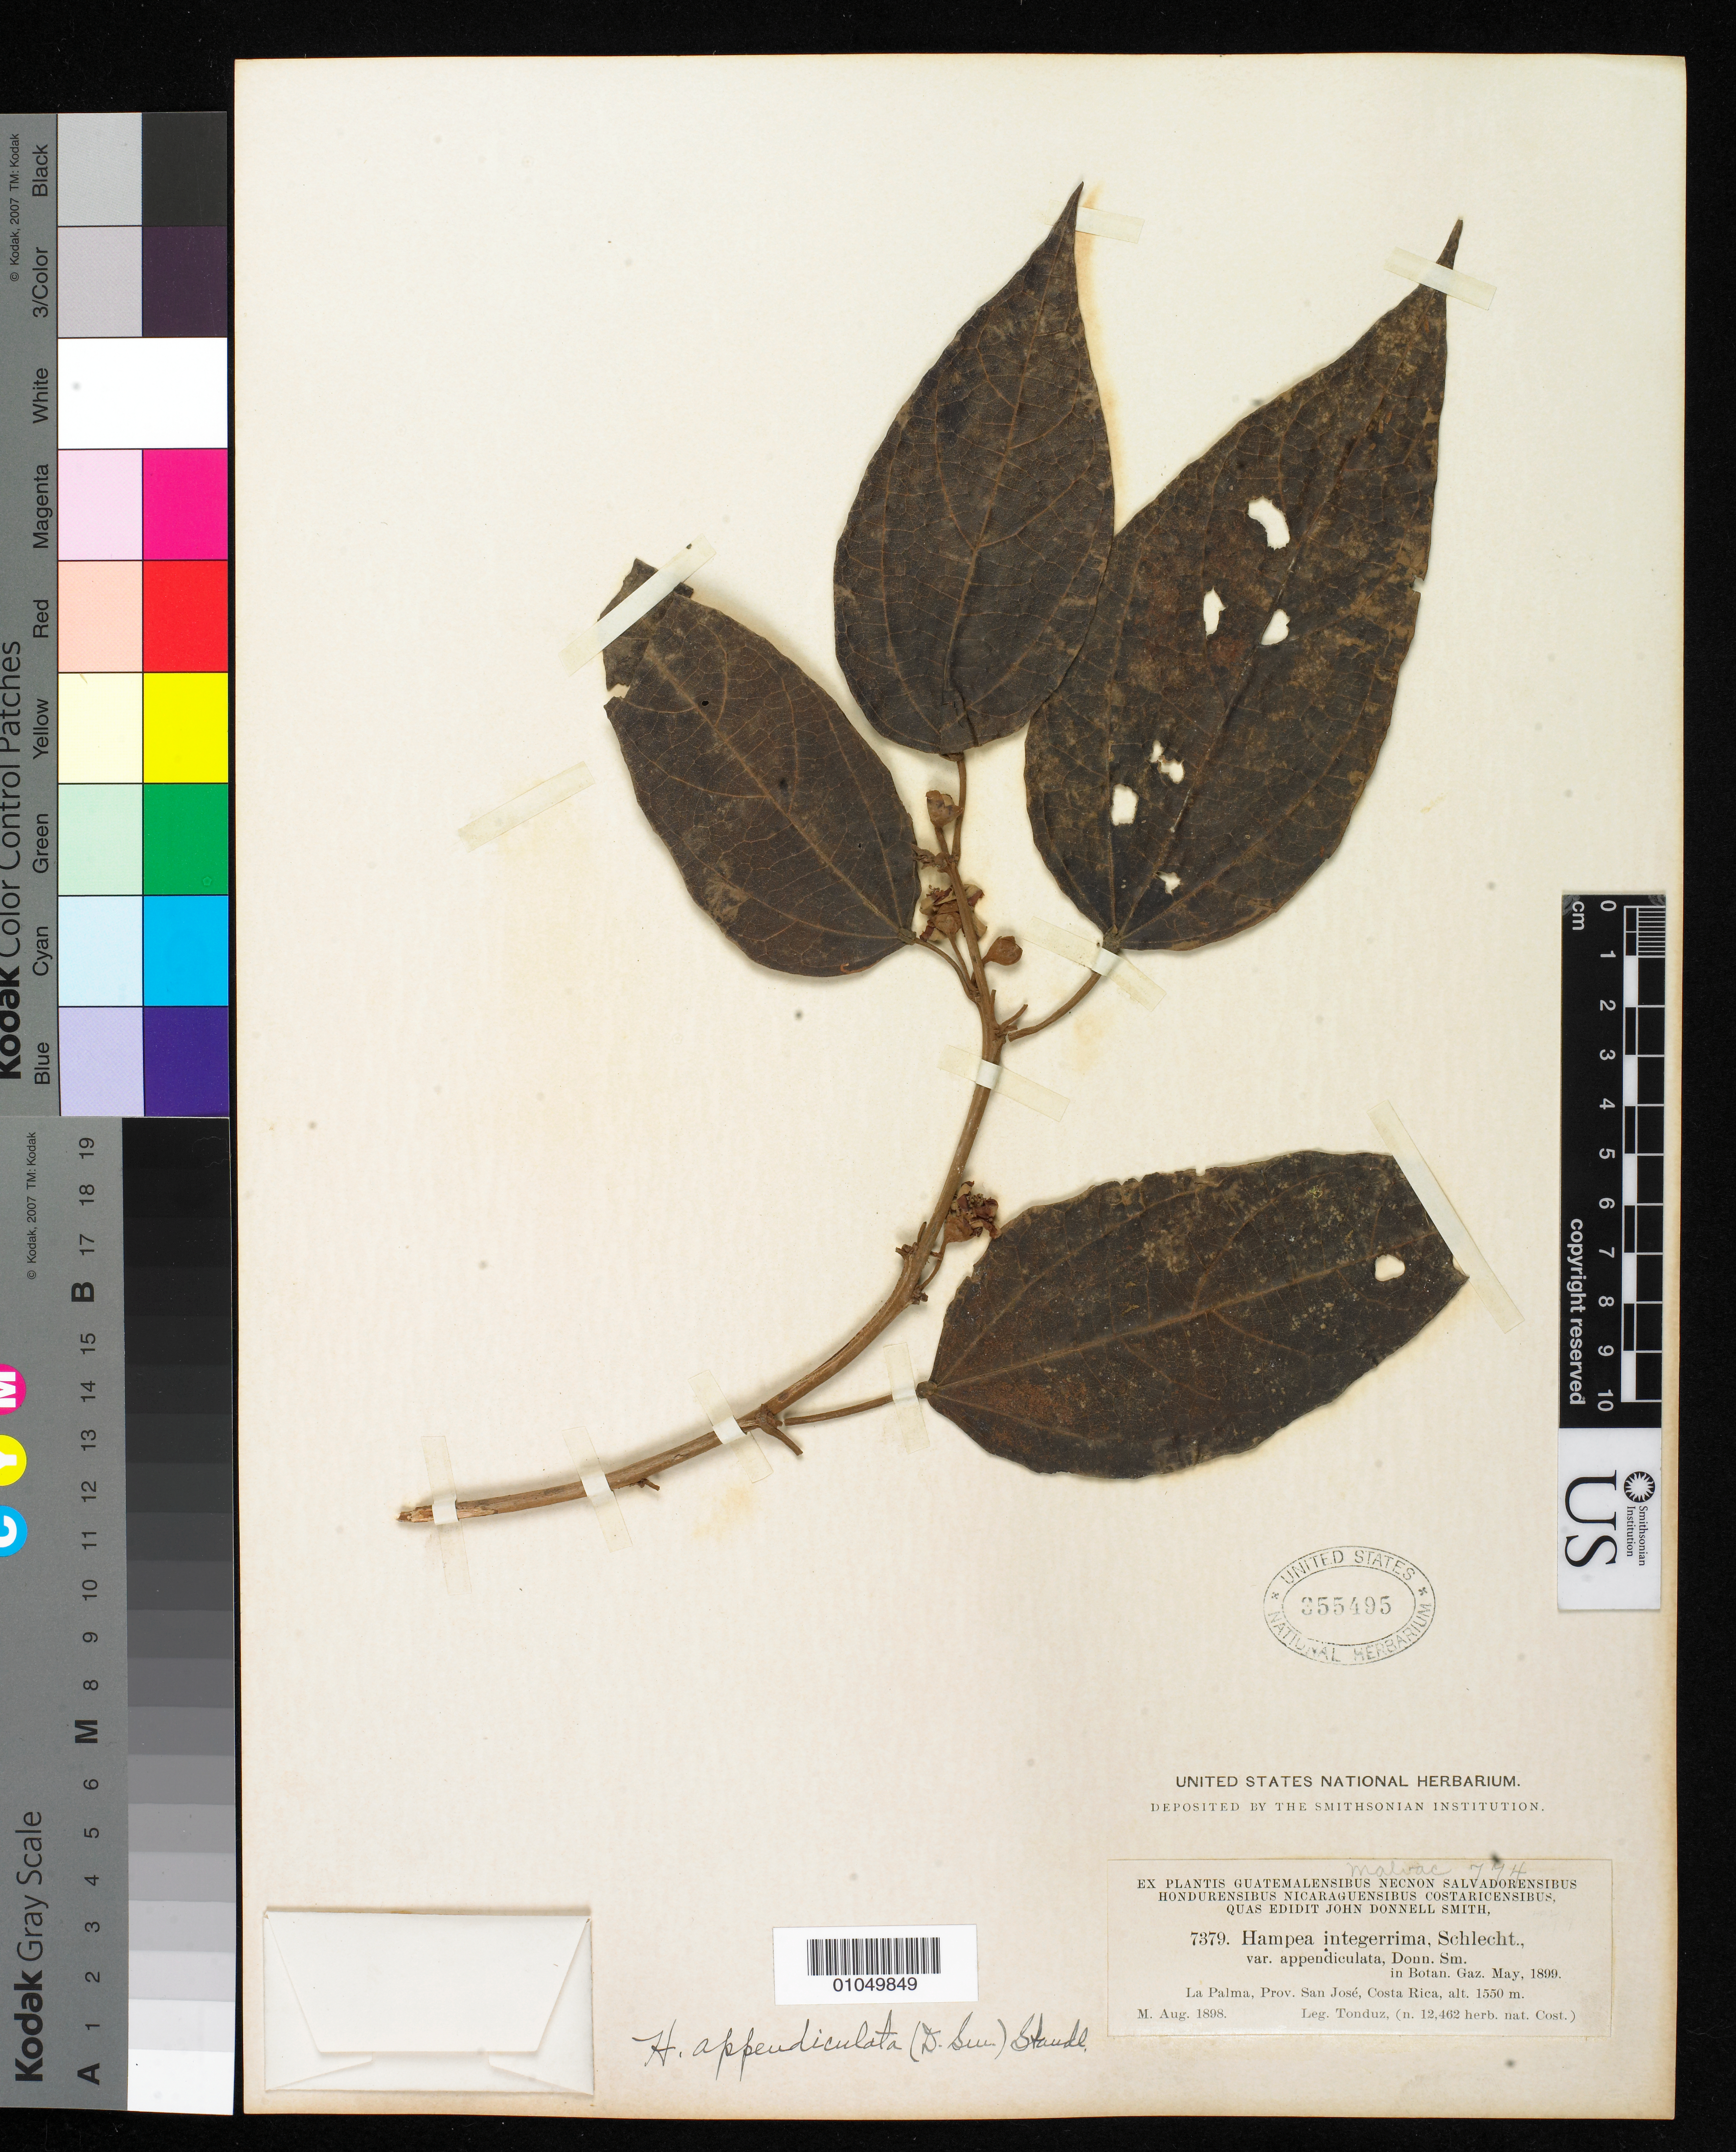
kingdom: Plantae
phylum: Tracheophyta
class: Magnoliopsida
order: Malvales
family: Malvaceae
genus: Hampea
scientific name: Hampea integerrima var. appendiculata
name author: Donn. Sm.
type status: Isolectotype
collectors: A. Tonduz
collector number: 12462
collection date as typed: Aug 1898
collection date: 1898-08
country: Costa Rica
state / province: San José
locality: La Palma.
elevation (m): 1550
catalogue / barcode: US 355495